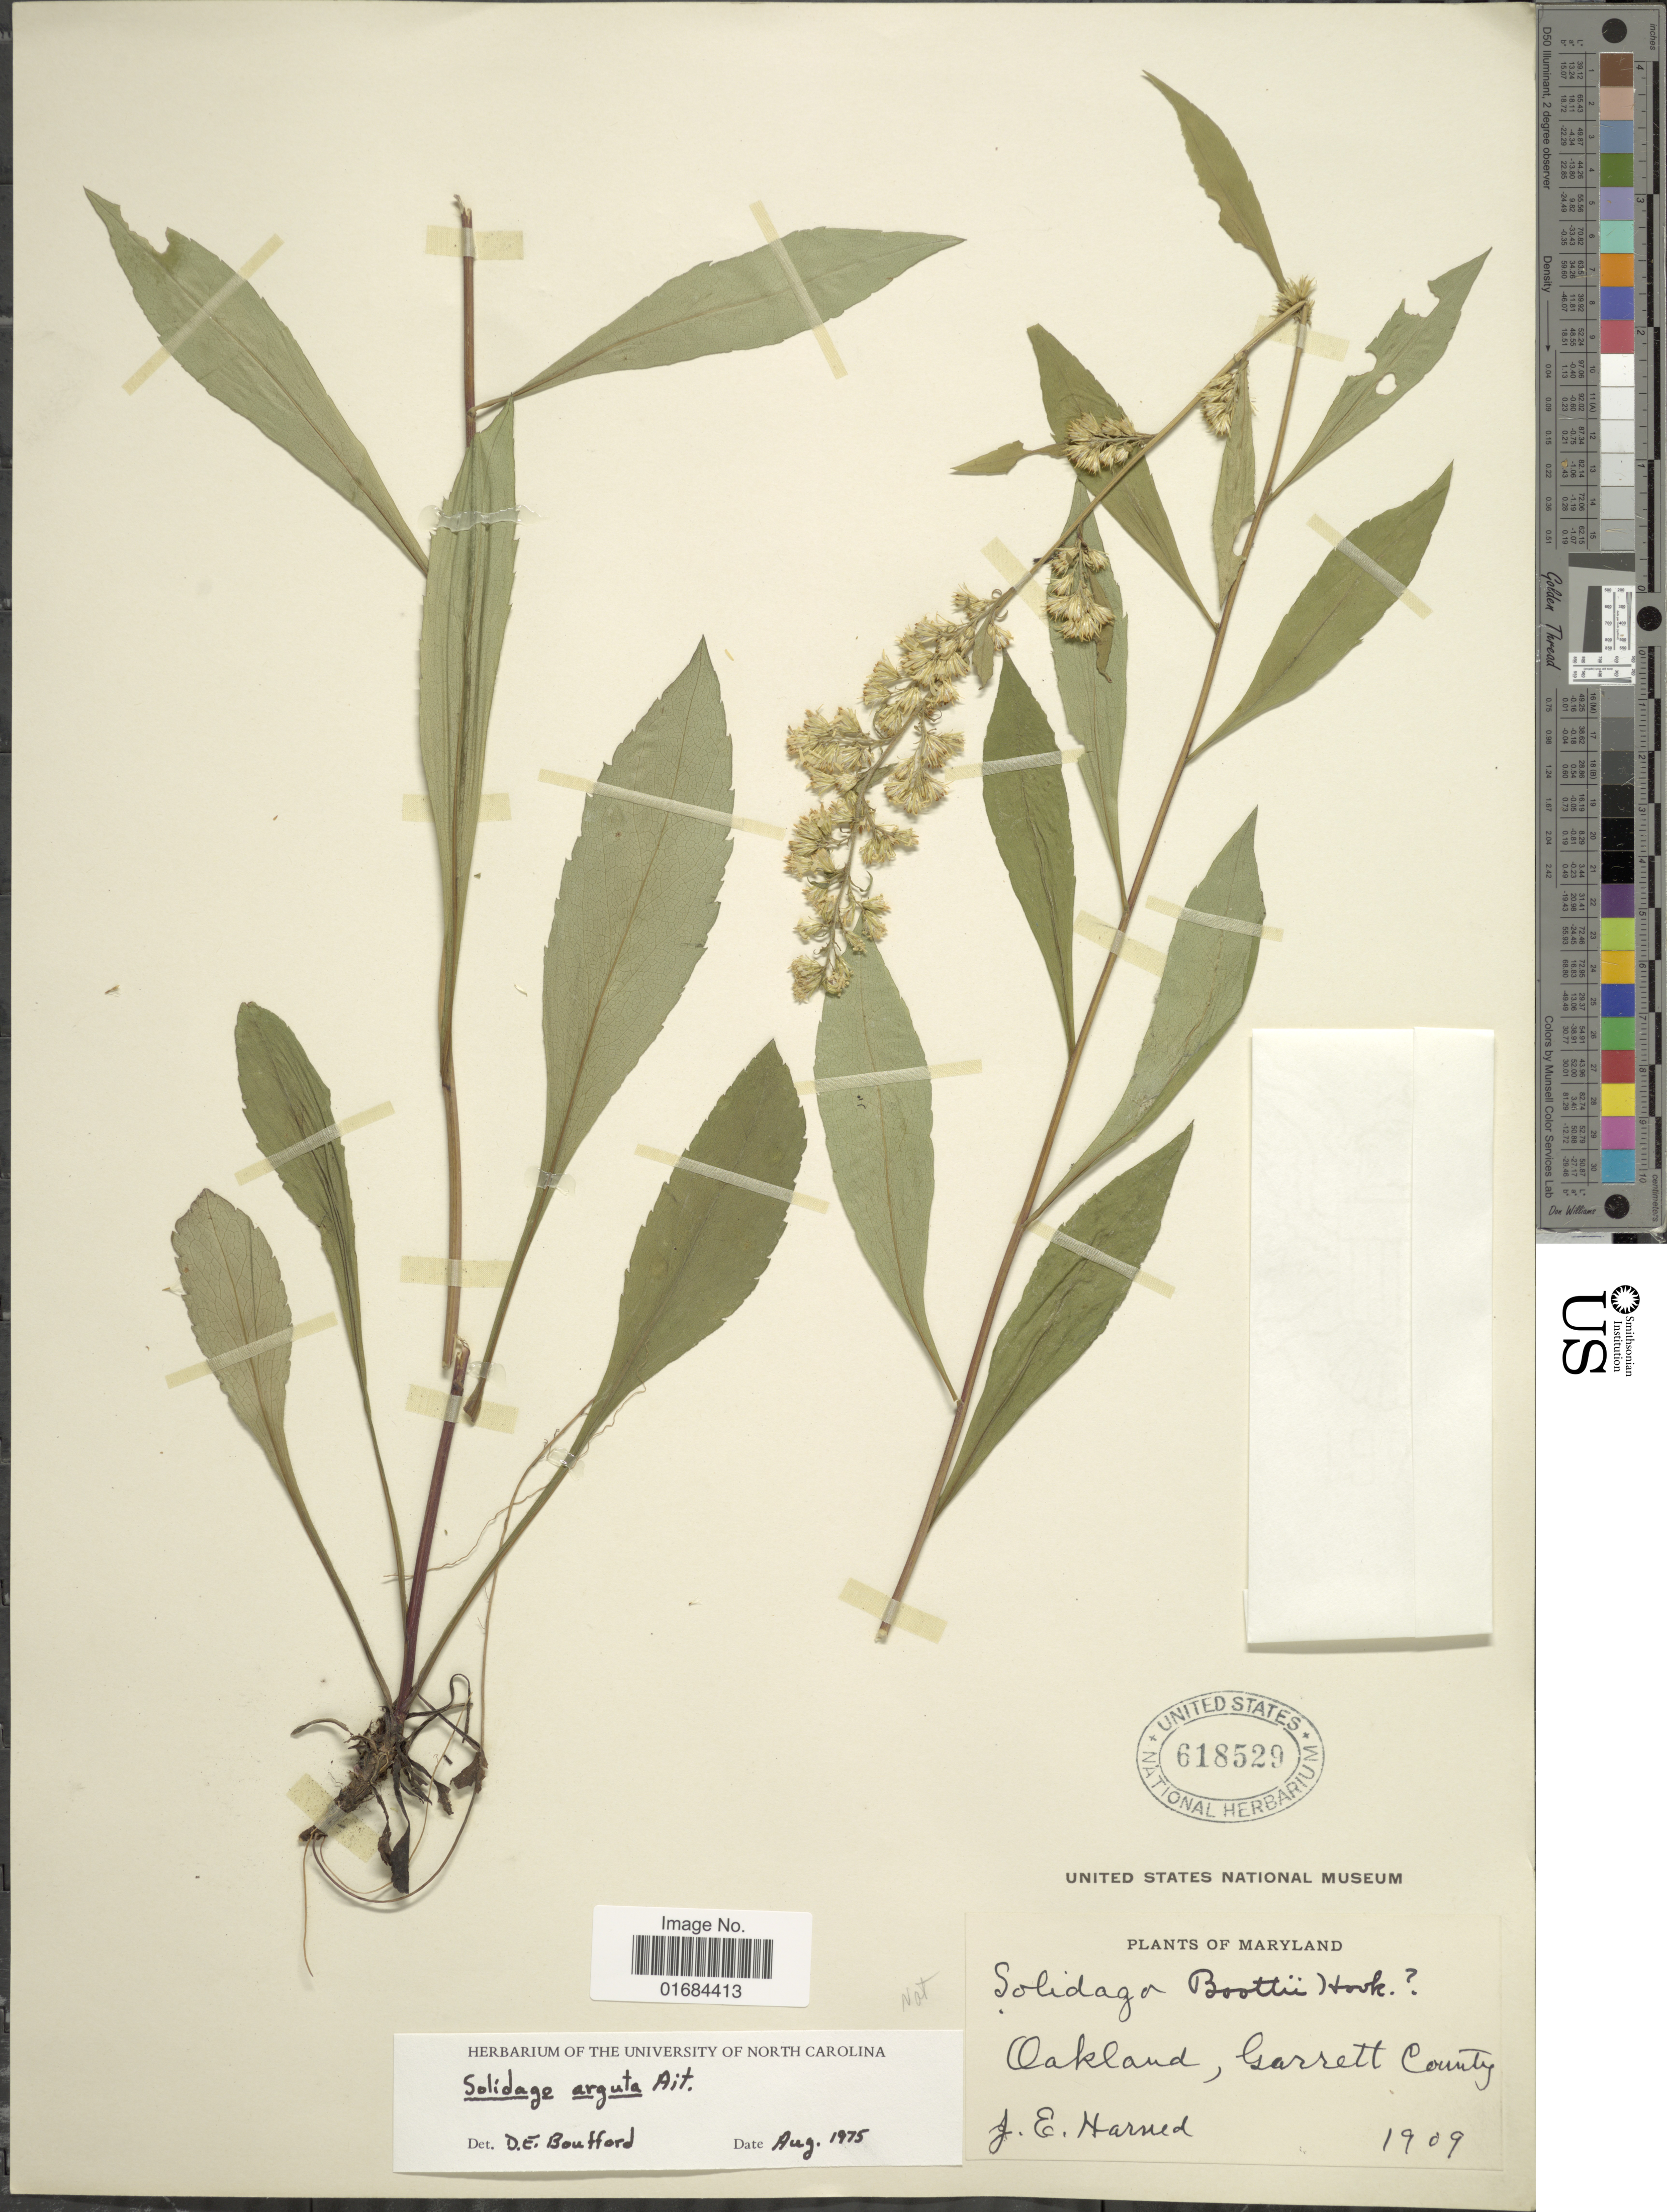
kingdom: Plantae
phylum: Tracheophyta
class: Magnoliopsida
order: Asterales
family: Asteraceae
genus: Solidago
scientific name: Solidago arguta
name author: Aiton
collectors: J. Harned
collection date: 1909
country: United States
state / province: Maryland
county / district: Garrett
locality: Oakland, Garrett County.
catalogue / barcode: US 618529